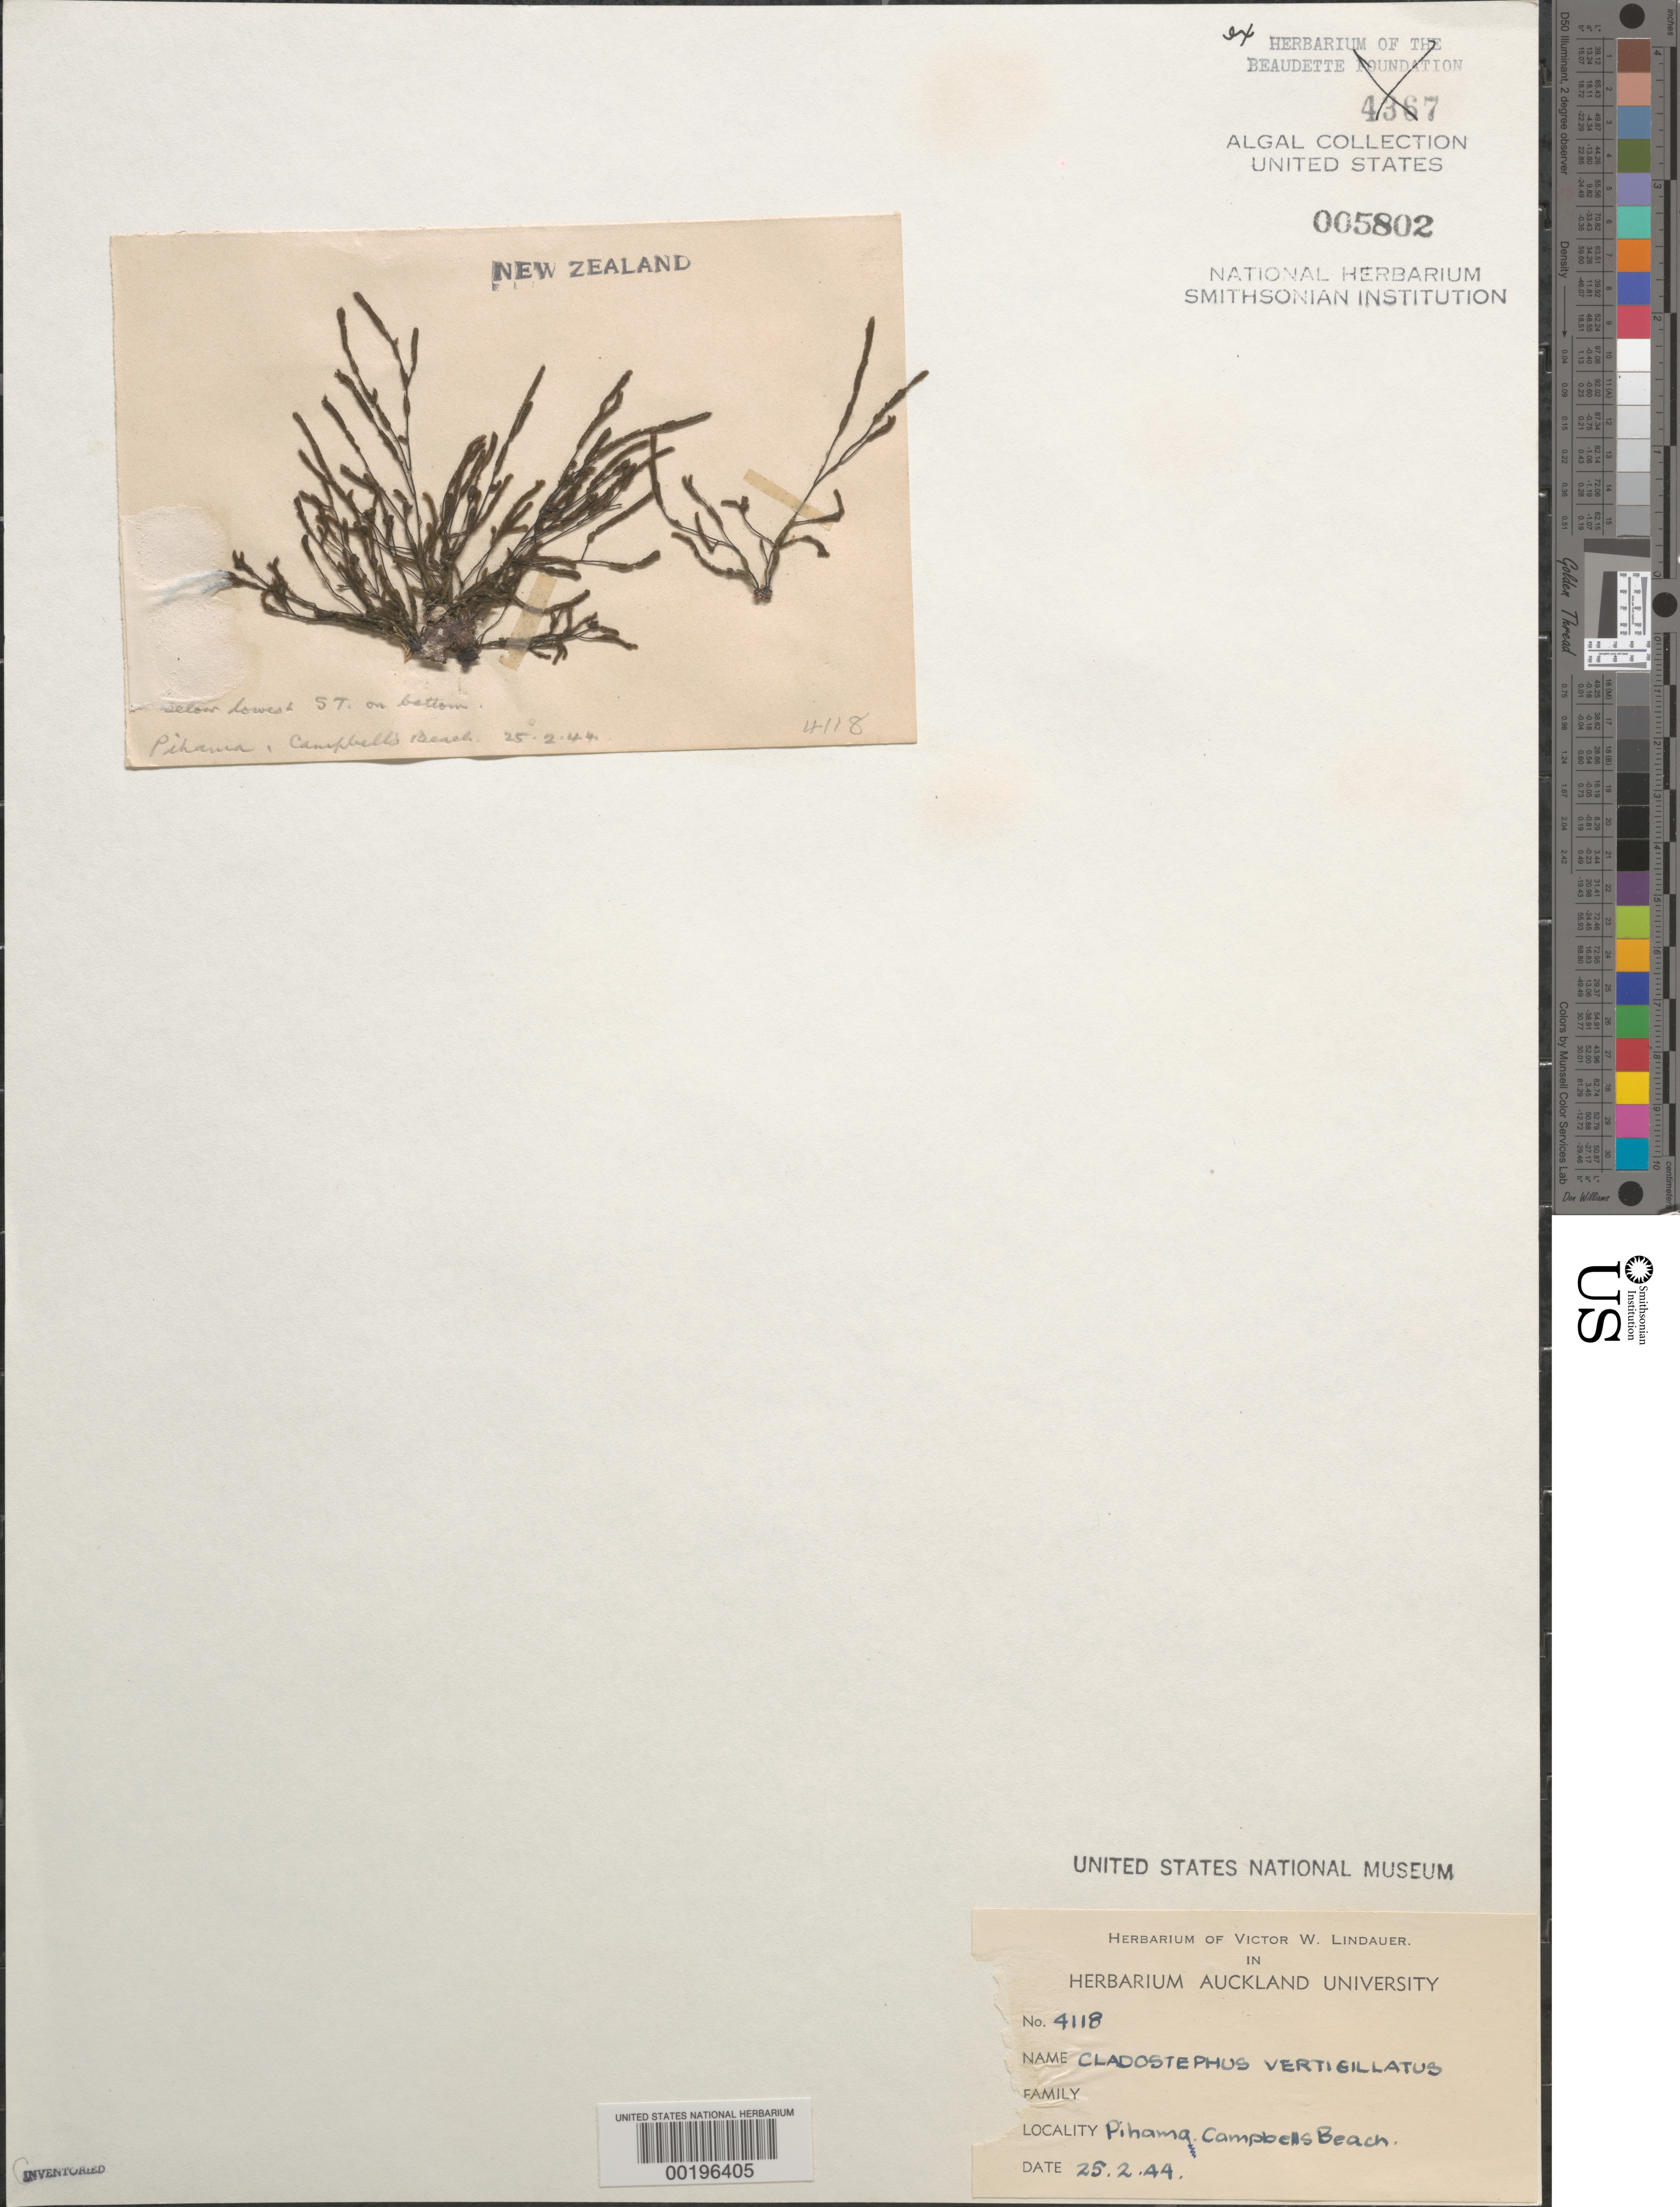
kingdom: Chromista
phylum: Ochrophyta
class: Phaeophyceae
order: Sphacelariales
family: Cladostephaceae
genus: Cladostephus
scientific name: Cladostephus hirsutus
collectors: V. Lindauer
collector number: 4118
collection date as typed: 25 Feb 1944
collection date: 1944-02-25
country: New Zealand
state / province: Taranaki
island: North Island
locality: Pihama, Campbell's Beach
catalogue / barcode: US 5802